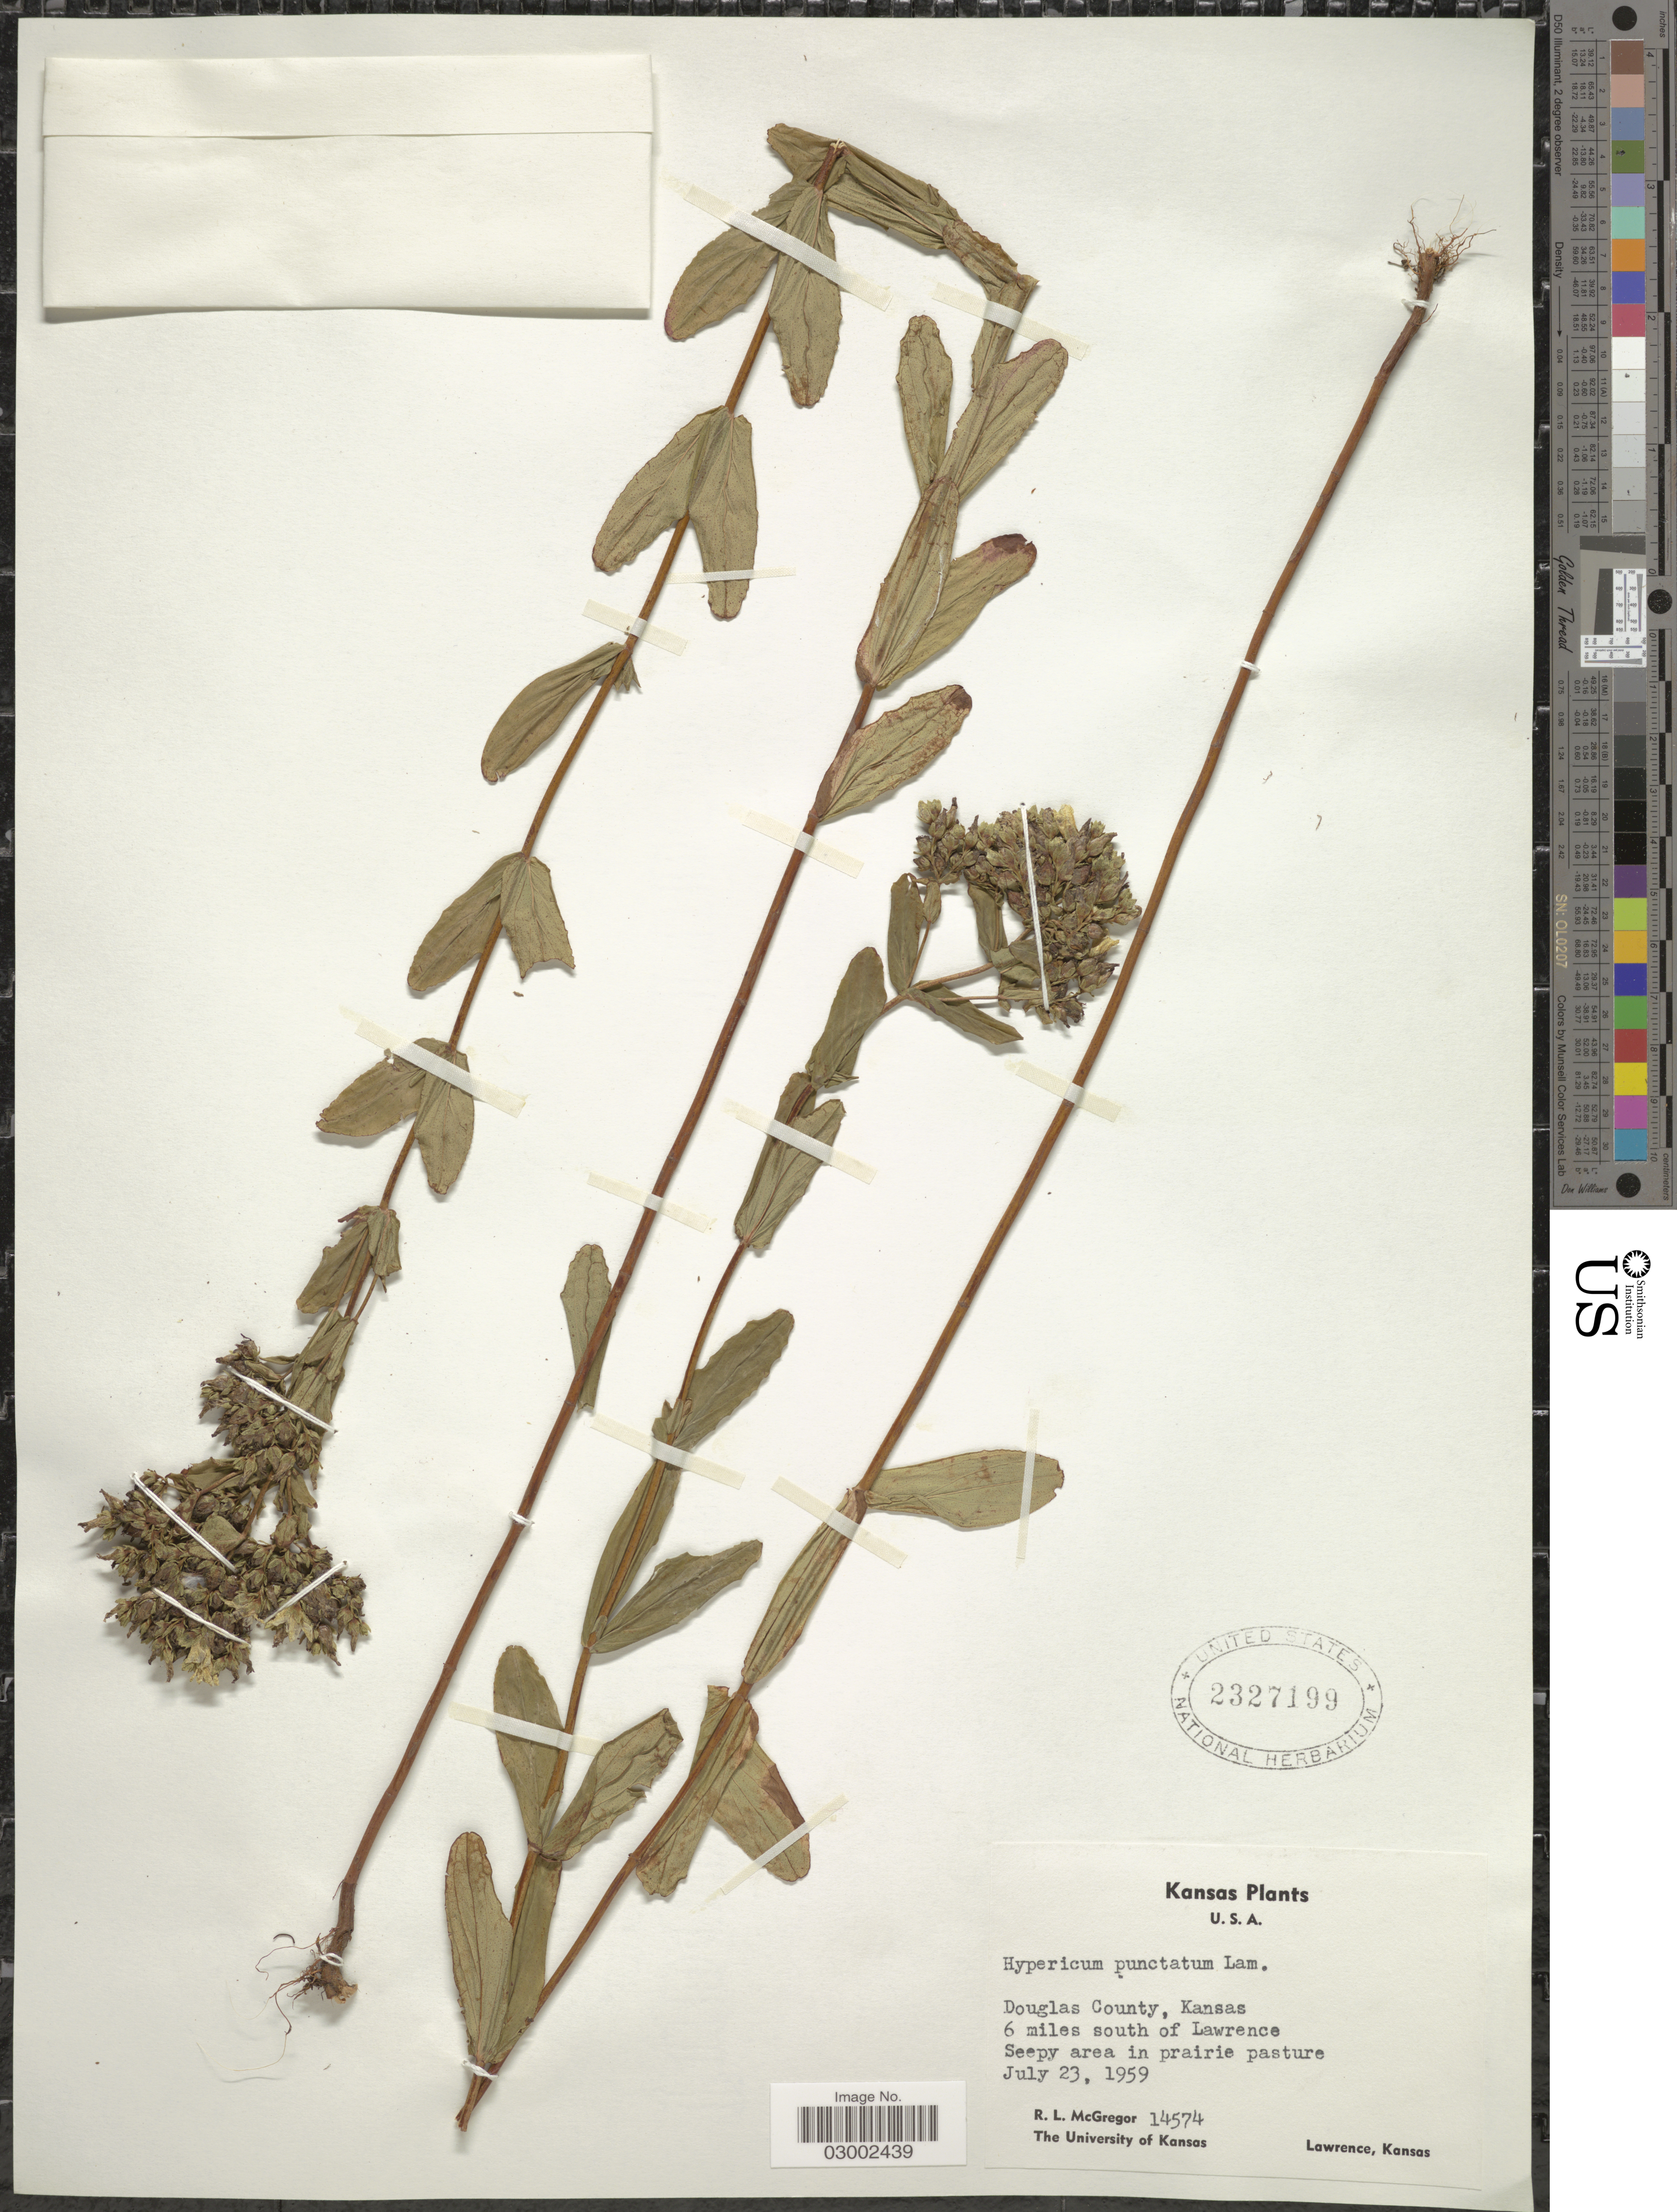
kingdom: Plantae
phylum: Tracheophyta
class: Magnoliopsida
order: Malpighiales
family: Hypericaceae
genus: Hypericum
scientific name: Hypericum punctatum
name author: Lam.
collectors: R. McGregor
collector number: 14574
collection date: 1959-07-23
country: United States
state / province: Kansas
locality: Douglas County, 6 miles south of Lawrence Seepy area.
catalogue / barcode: US 2327199